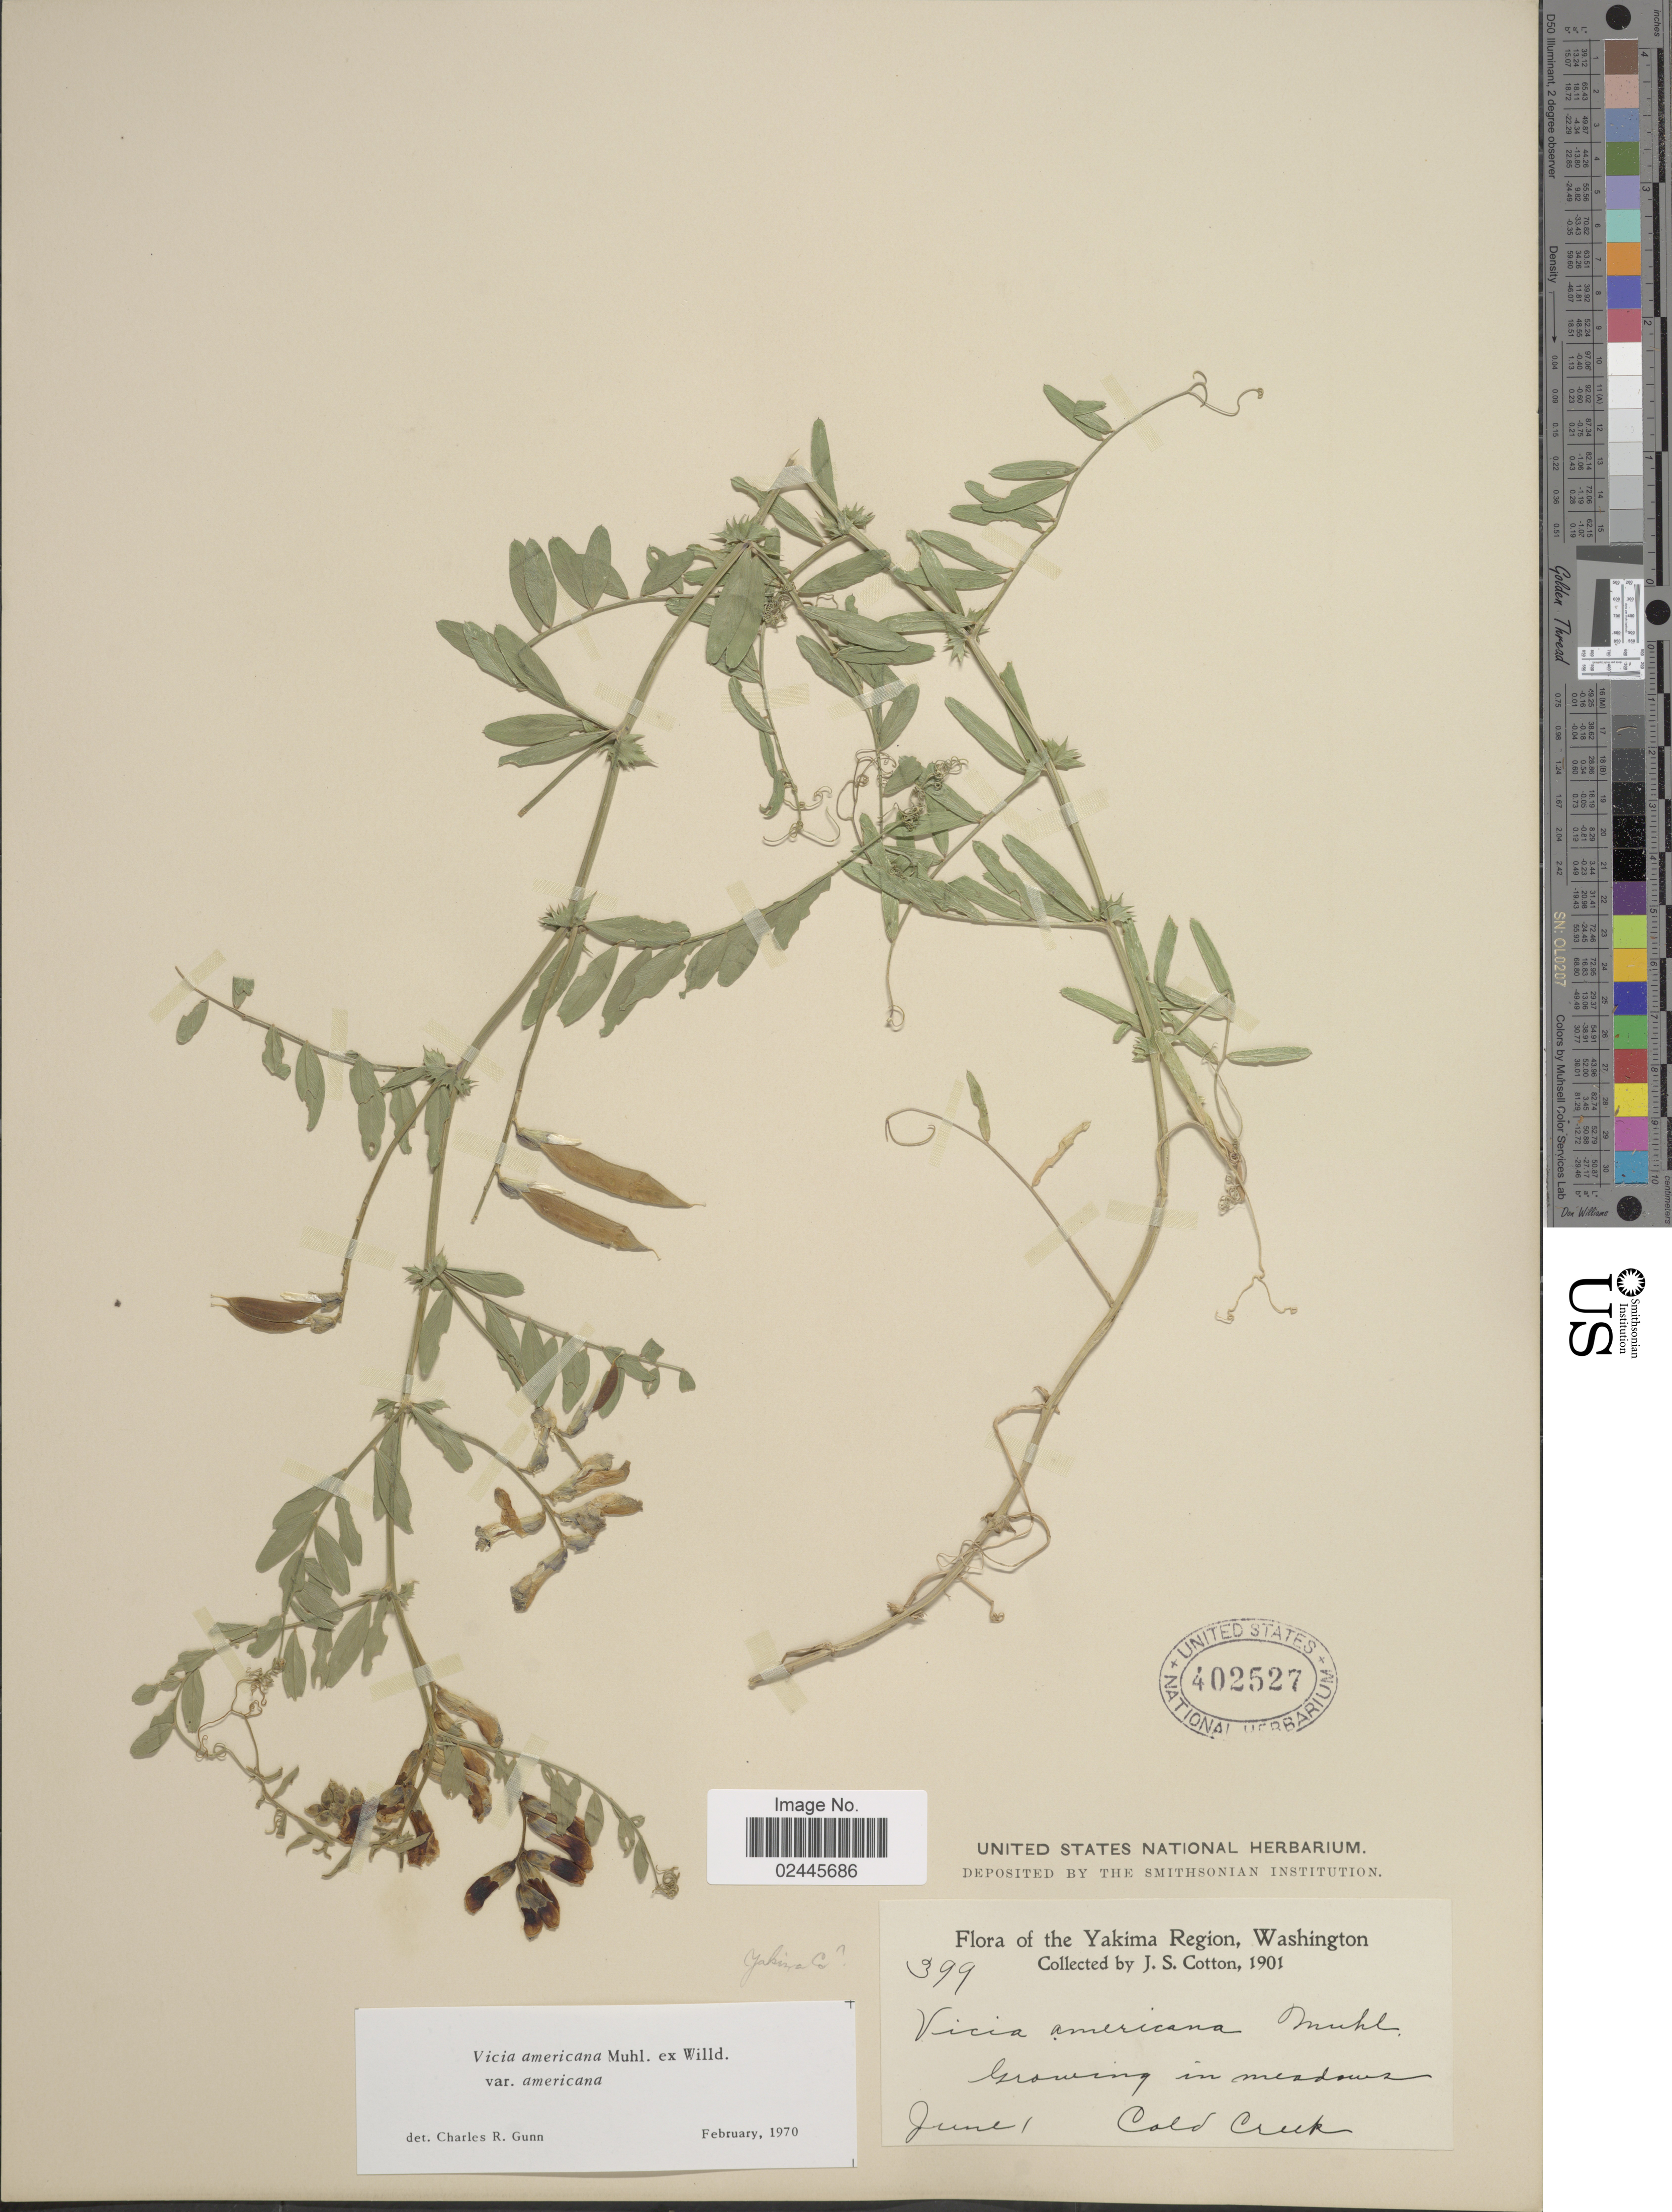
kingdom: Plantae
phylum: Tracheophyta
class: Magnoliopsida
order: Fabales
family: Fabaceae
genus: Vicia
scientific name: Vicia americana var. americana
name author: Muhl. ex Willd.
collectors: J. S. Cotton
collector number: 399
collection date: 1901-06-01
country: United States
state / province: Washington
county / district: Yakima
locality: The Yakima Region, Cold Creek.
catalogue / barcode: US 402527